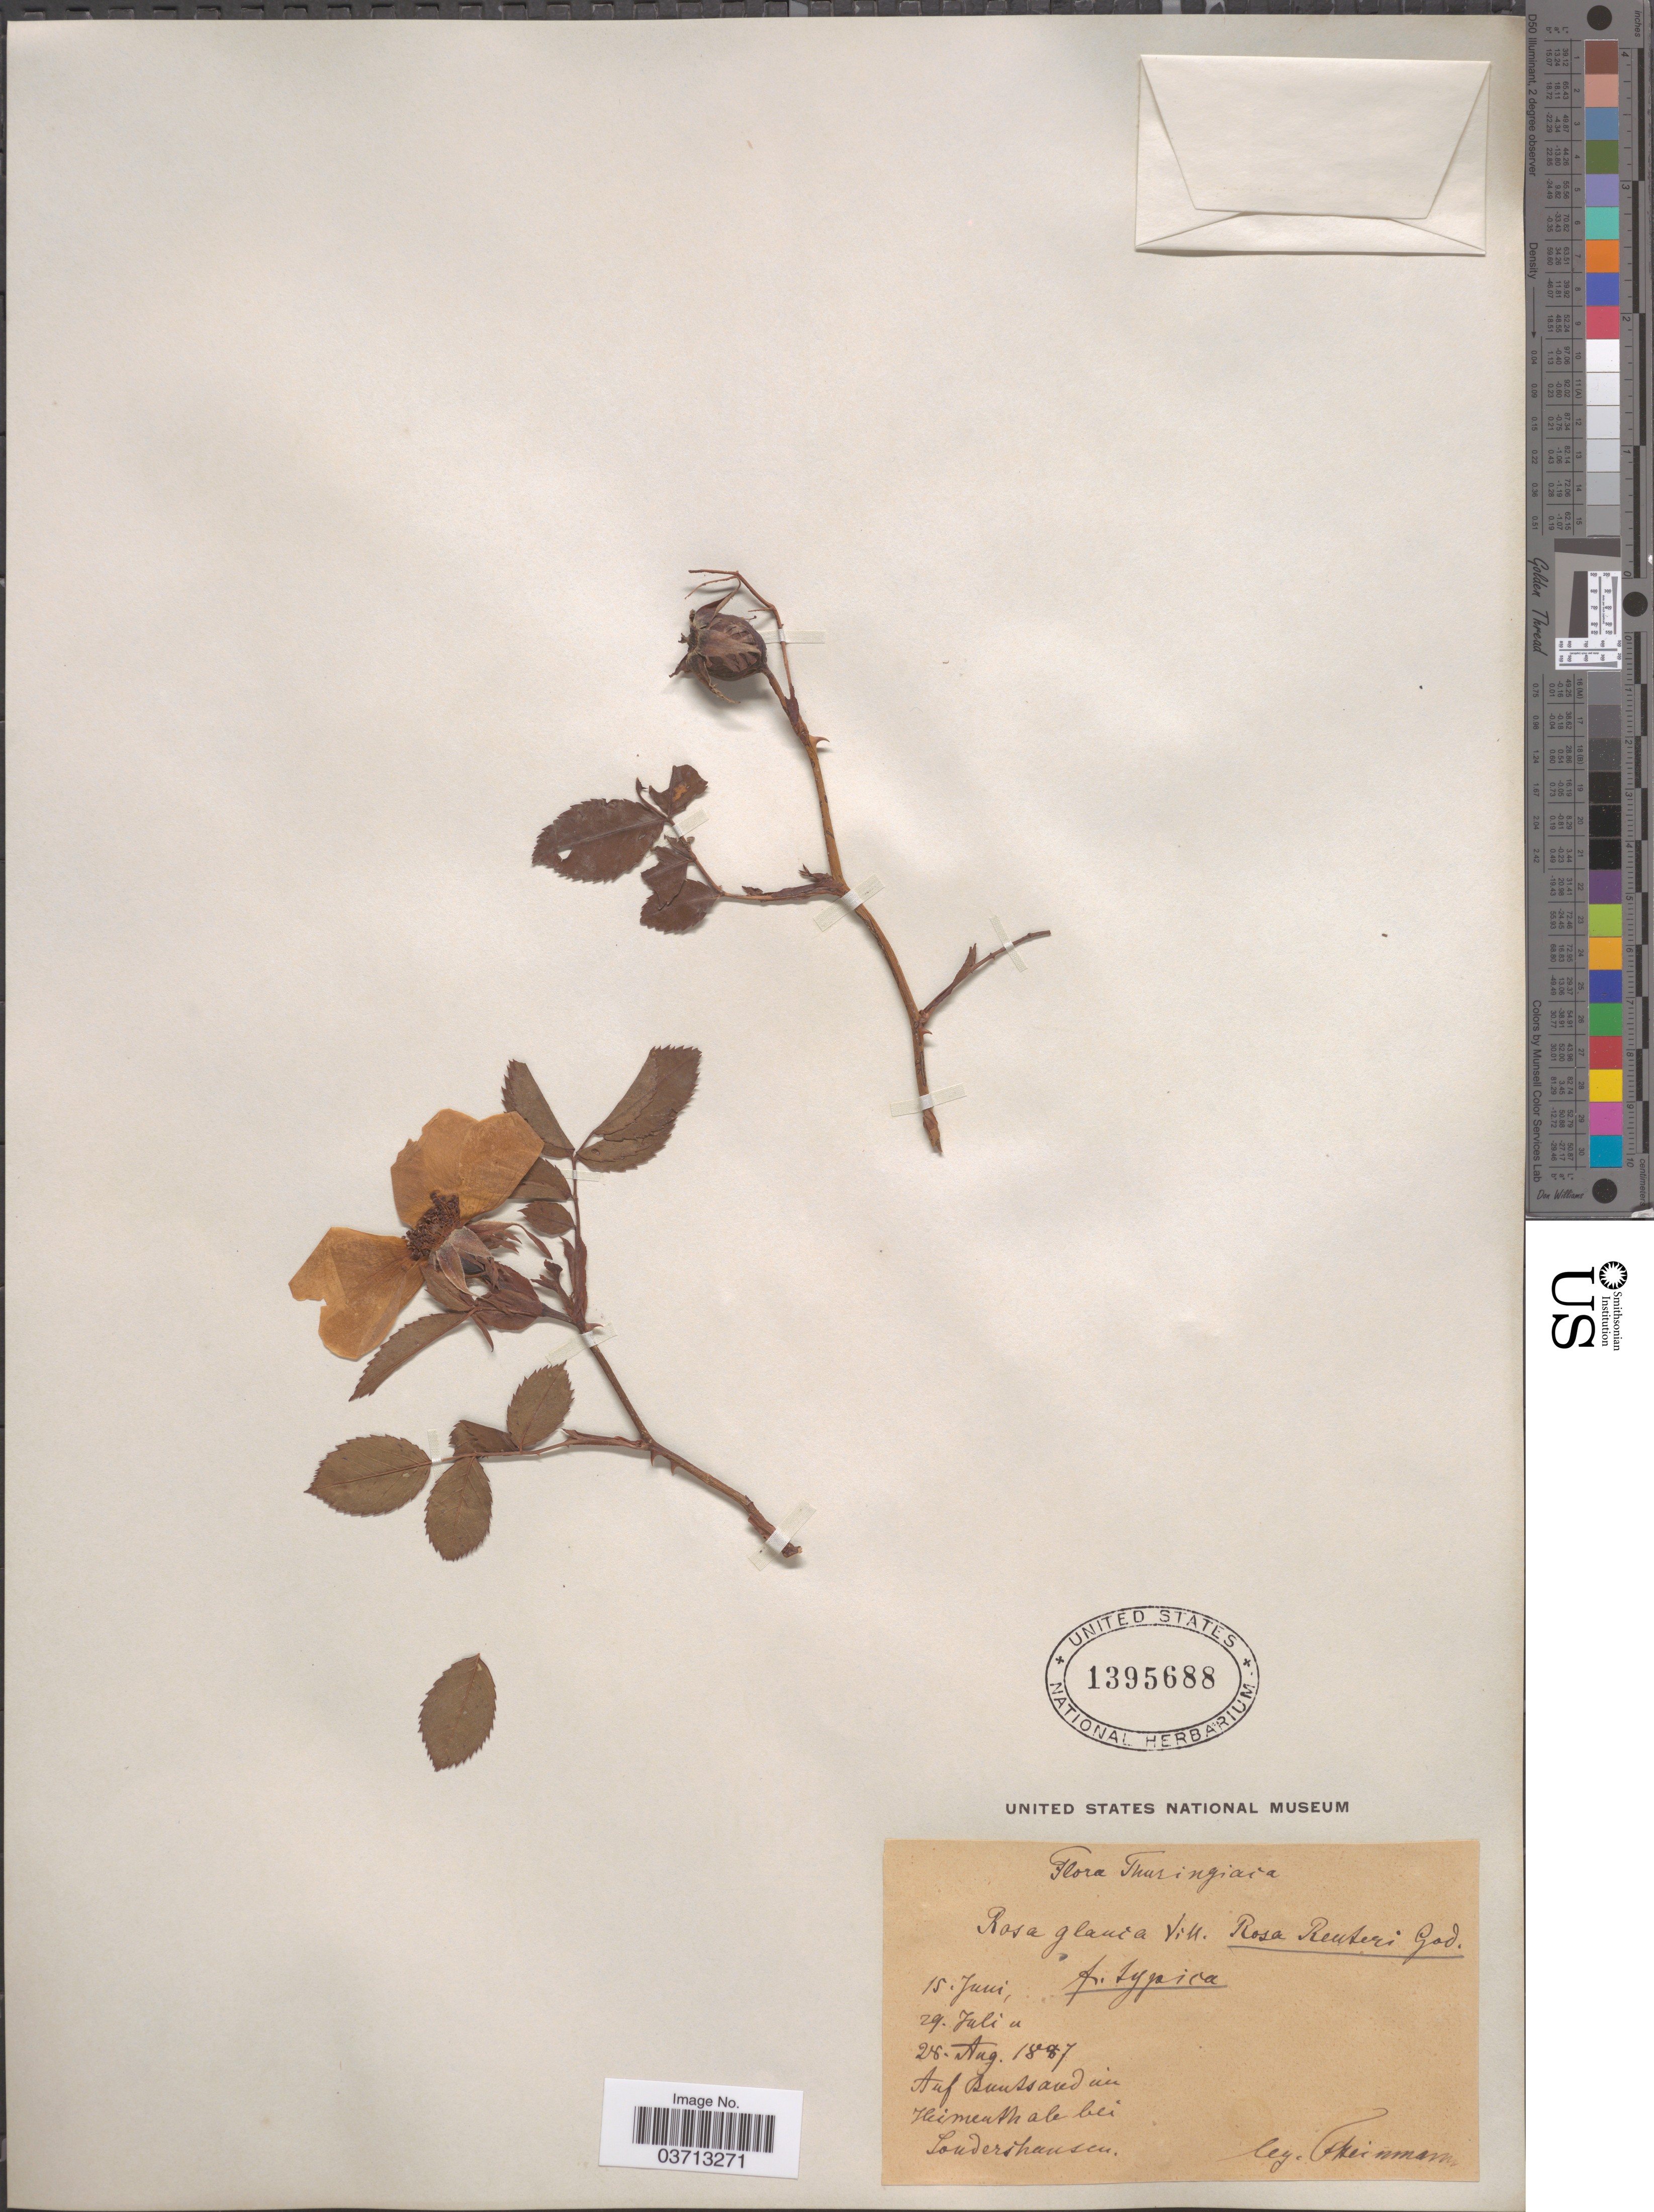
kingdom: Plantae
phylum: Tracheophyta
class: Magnoliopsida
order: Rosales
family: Rosaceae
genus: Rosa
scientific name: Rosa glauca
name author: Pourr.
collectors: Heinmann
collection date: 1887-06-15/1887-08-28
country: Germany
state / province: Thuringia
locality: Thuringiaca. Auf Bunssaved in Heimeuth ale bei Sondershausen.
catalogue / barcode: US 1395688